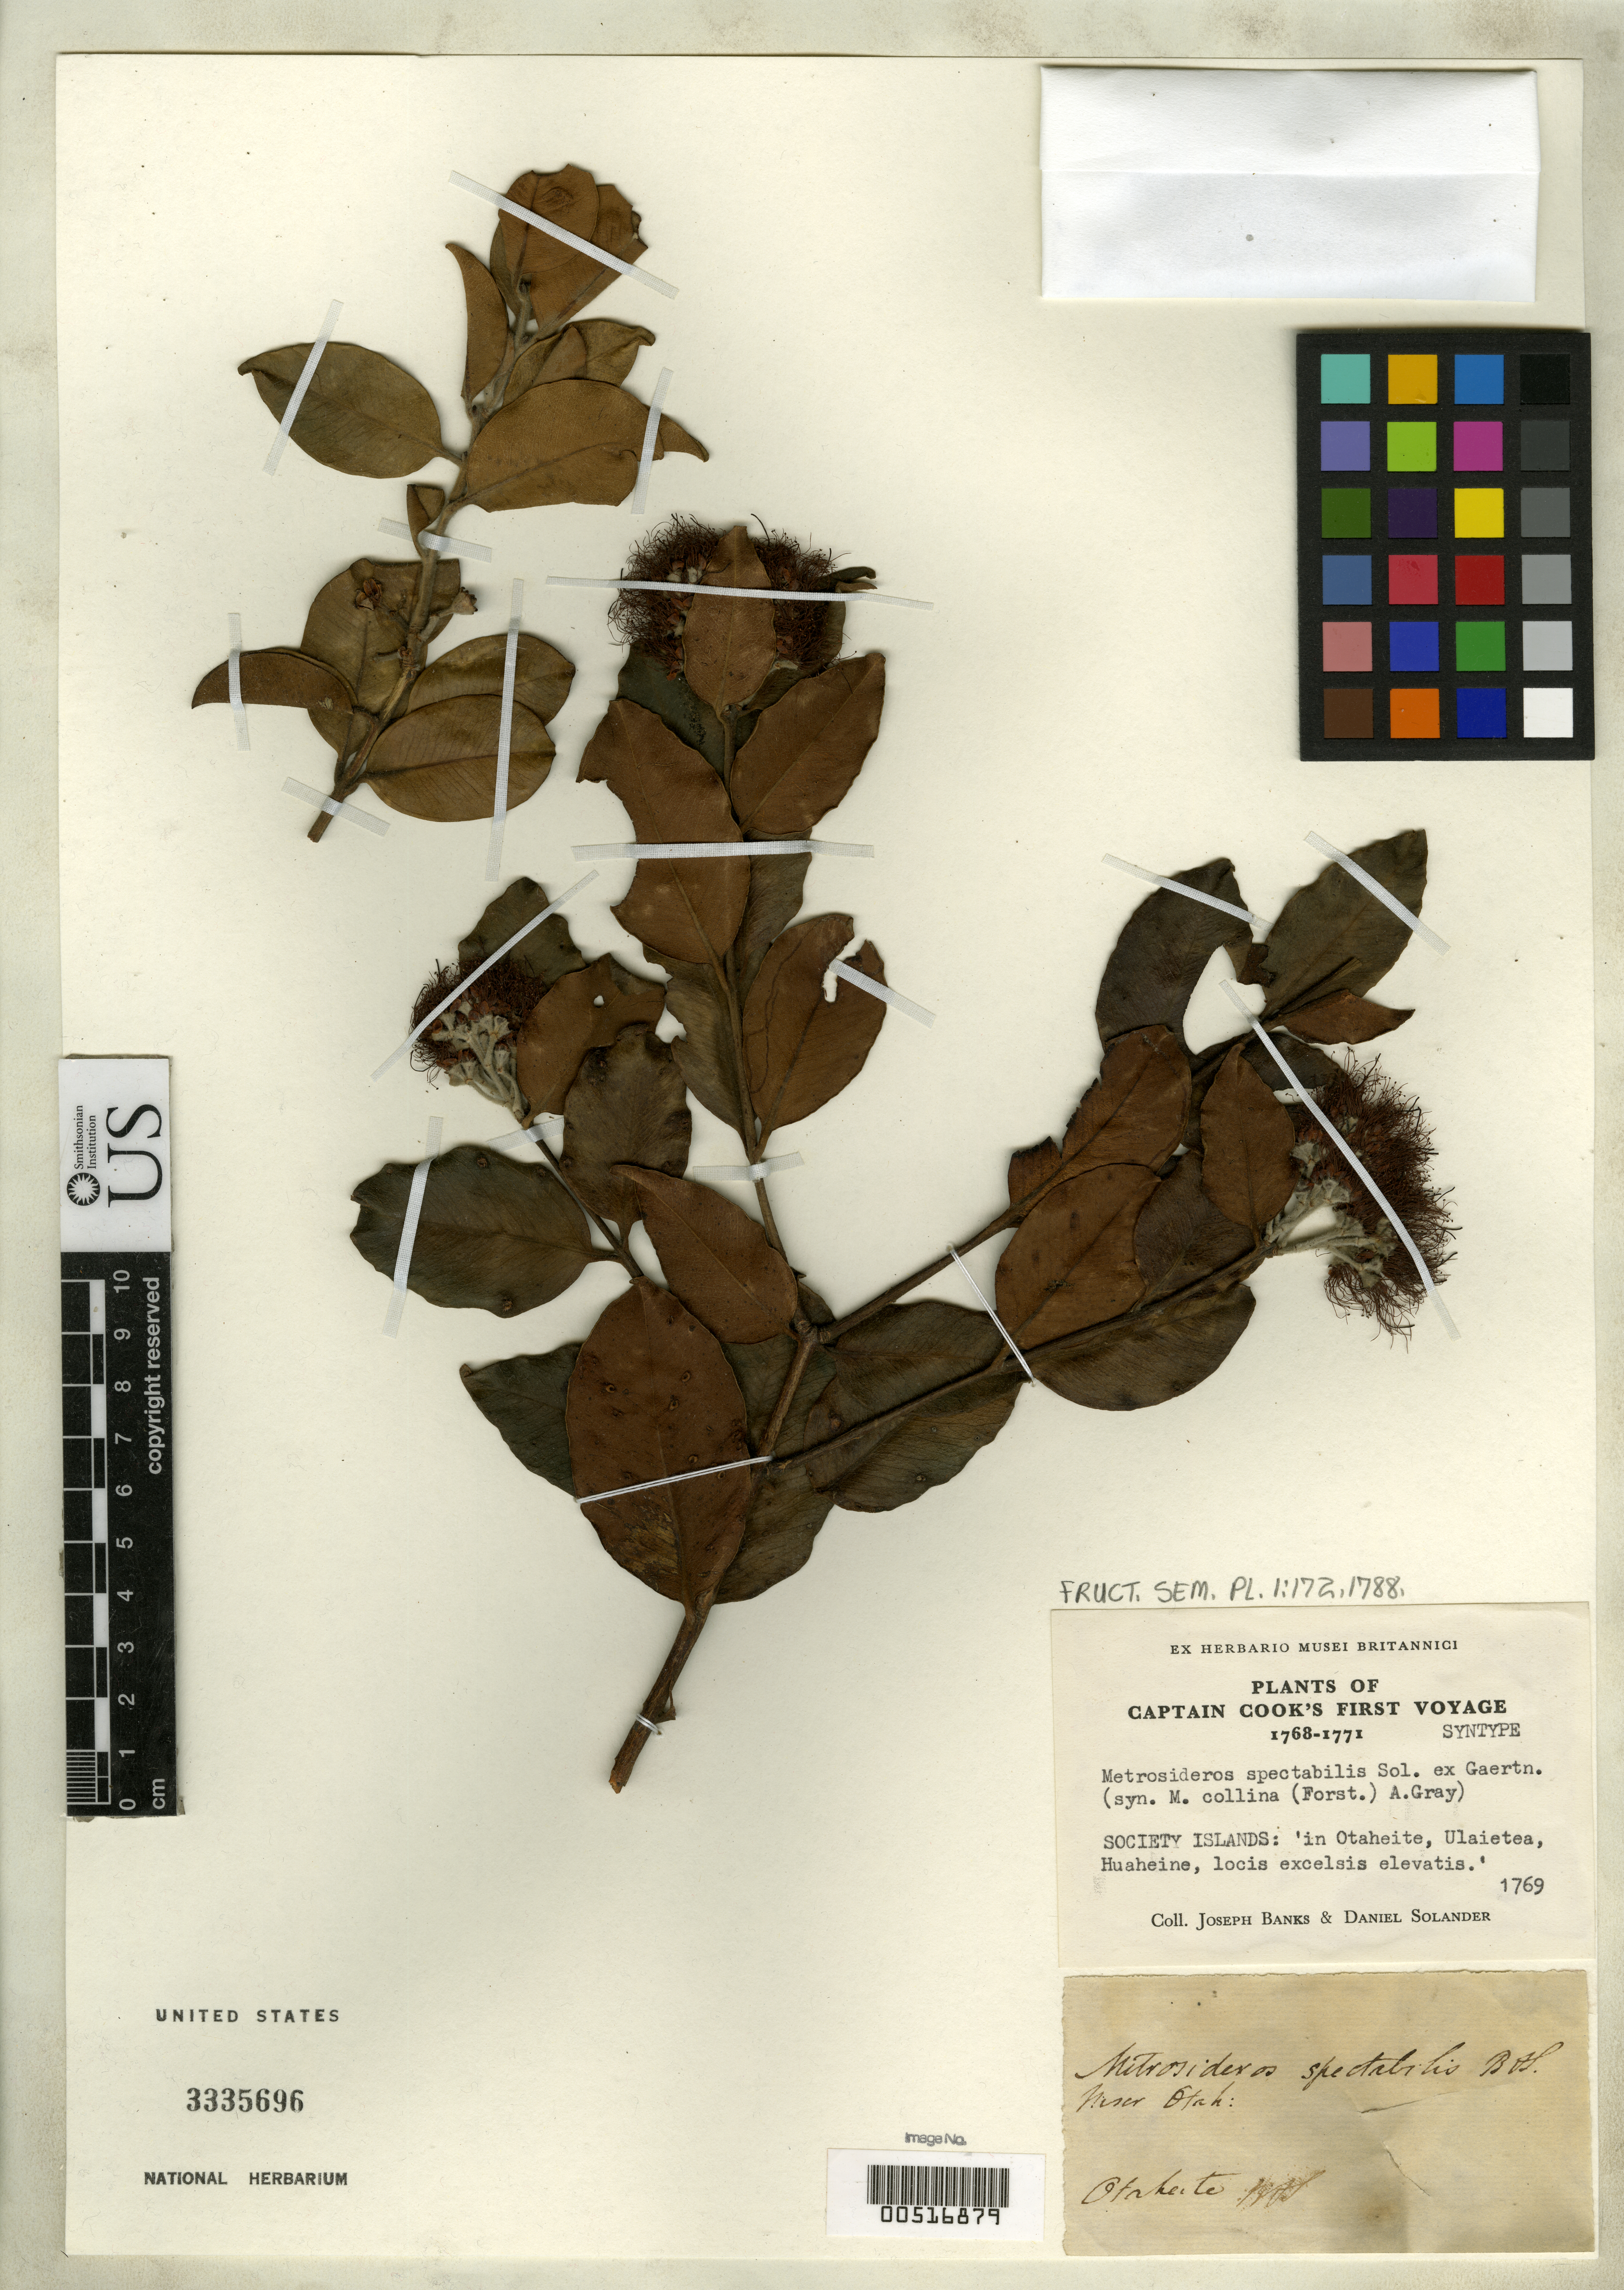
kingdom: Plantae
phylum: Tracheophyta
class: Magnoliopsida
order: Myrtales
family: Myrtaceae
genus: Metrosideros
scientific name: Metrosideros spectabilis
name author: Sol. ex Gaertn.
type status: Isosyntype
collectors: J. Banks & D. C. Solander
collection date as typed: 1769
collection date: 1769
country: French Polynesia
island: Tahiti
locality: In Otaheite, Ulaietea, Huaheine.[Society Is.]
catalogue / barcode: US 3335696